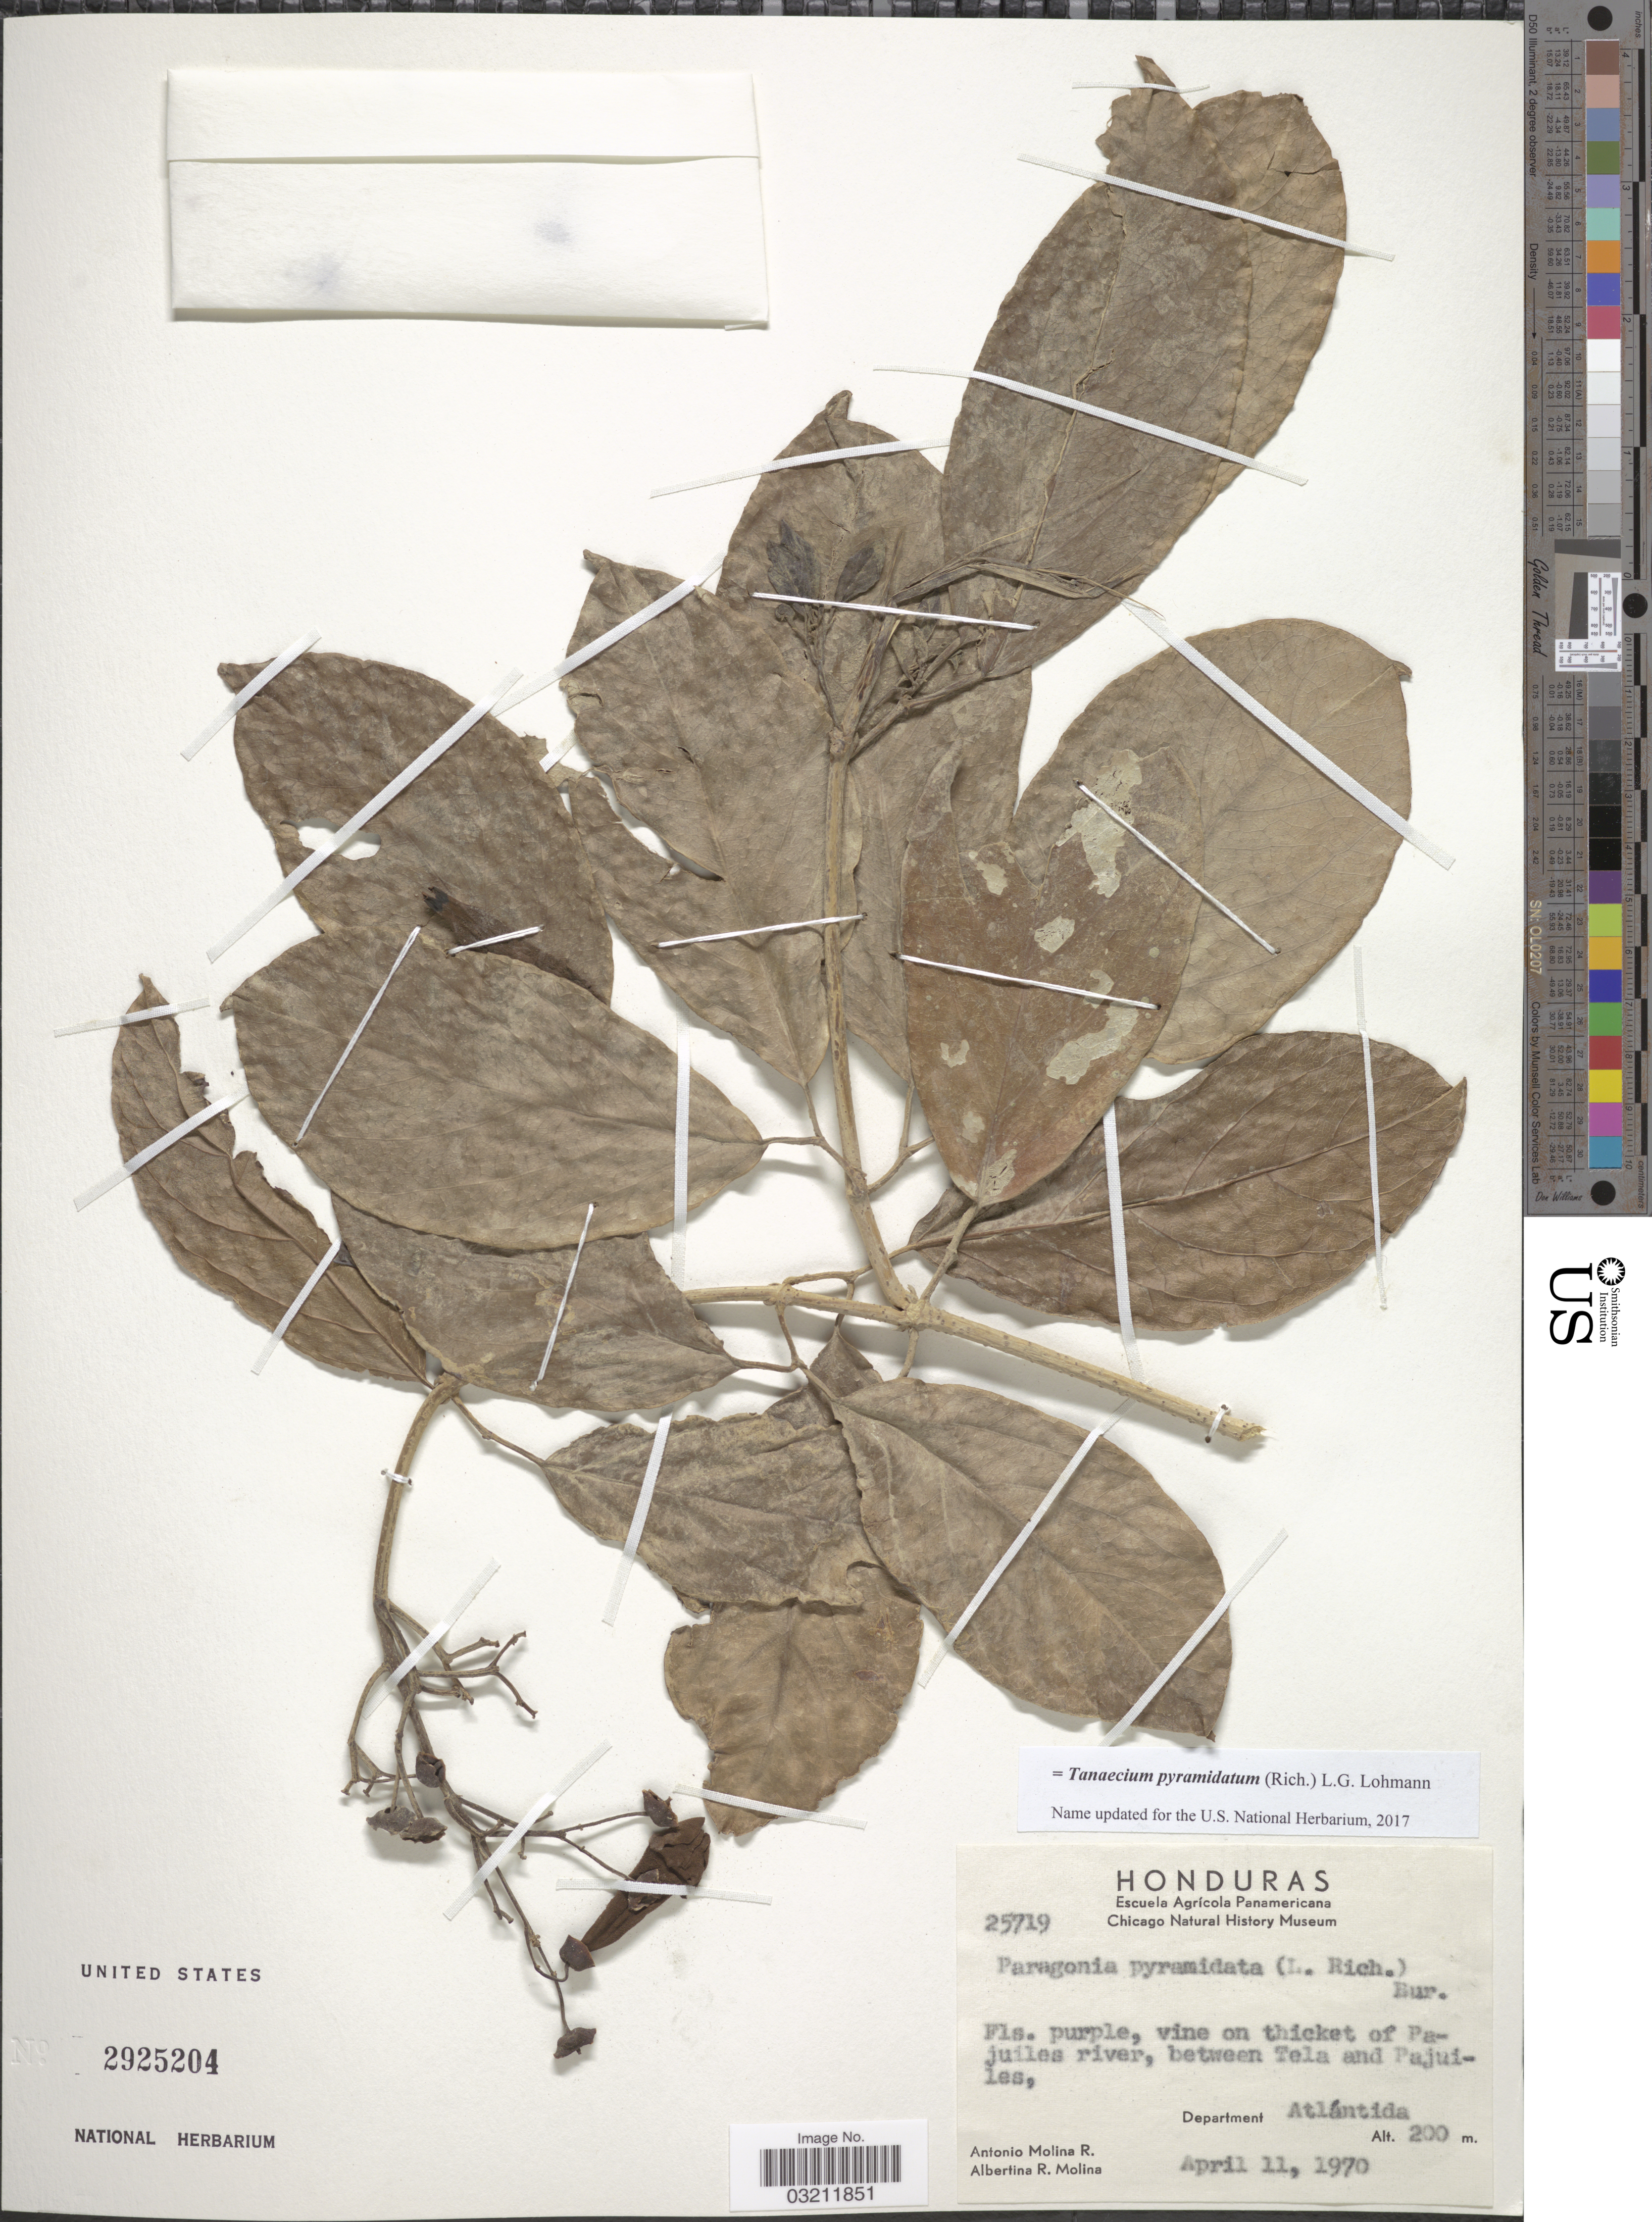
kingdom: Plantae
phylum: Tracheophyta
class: Magnoliopsida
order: Lamiales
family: Bignoniaceae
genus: Tanaecium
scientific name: Tanaecium pyramidatum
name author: (Rich.) L.G. Lohmann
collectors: A. Molina R. & A. R. Molina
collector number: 25719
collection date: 1970-04-11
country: Honduras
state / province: Atlántida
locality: Vine on thicket of Pajuiles river, between Tela and Pajuiles, Department Atlántida.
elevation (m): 200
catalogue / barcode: US 2925204